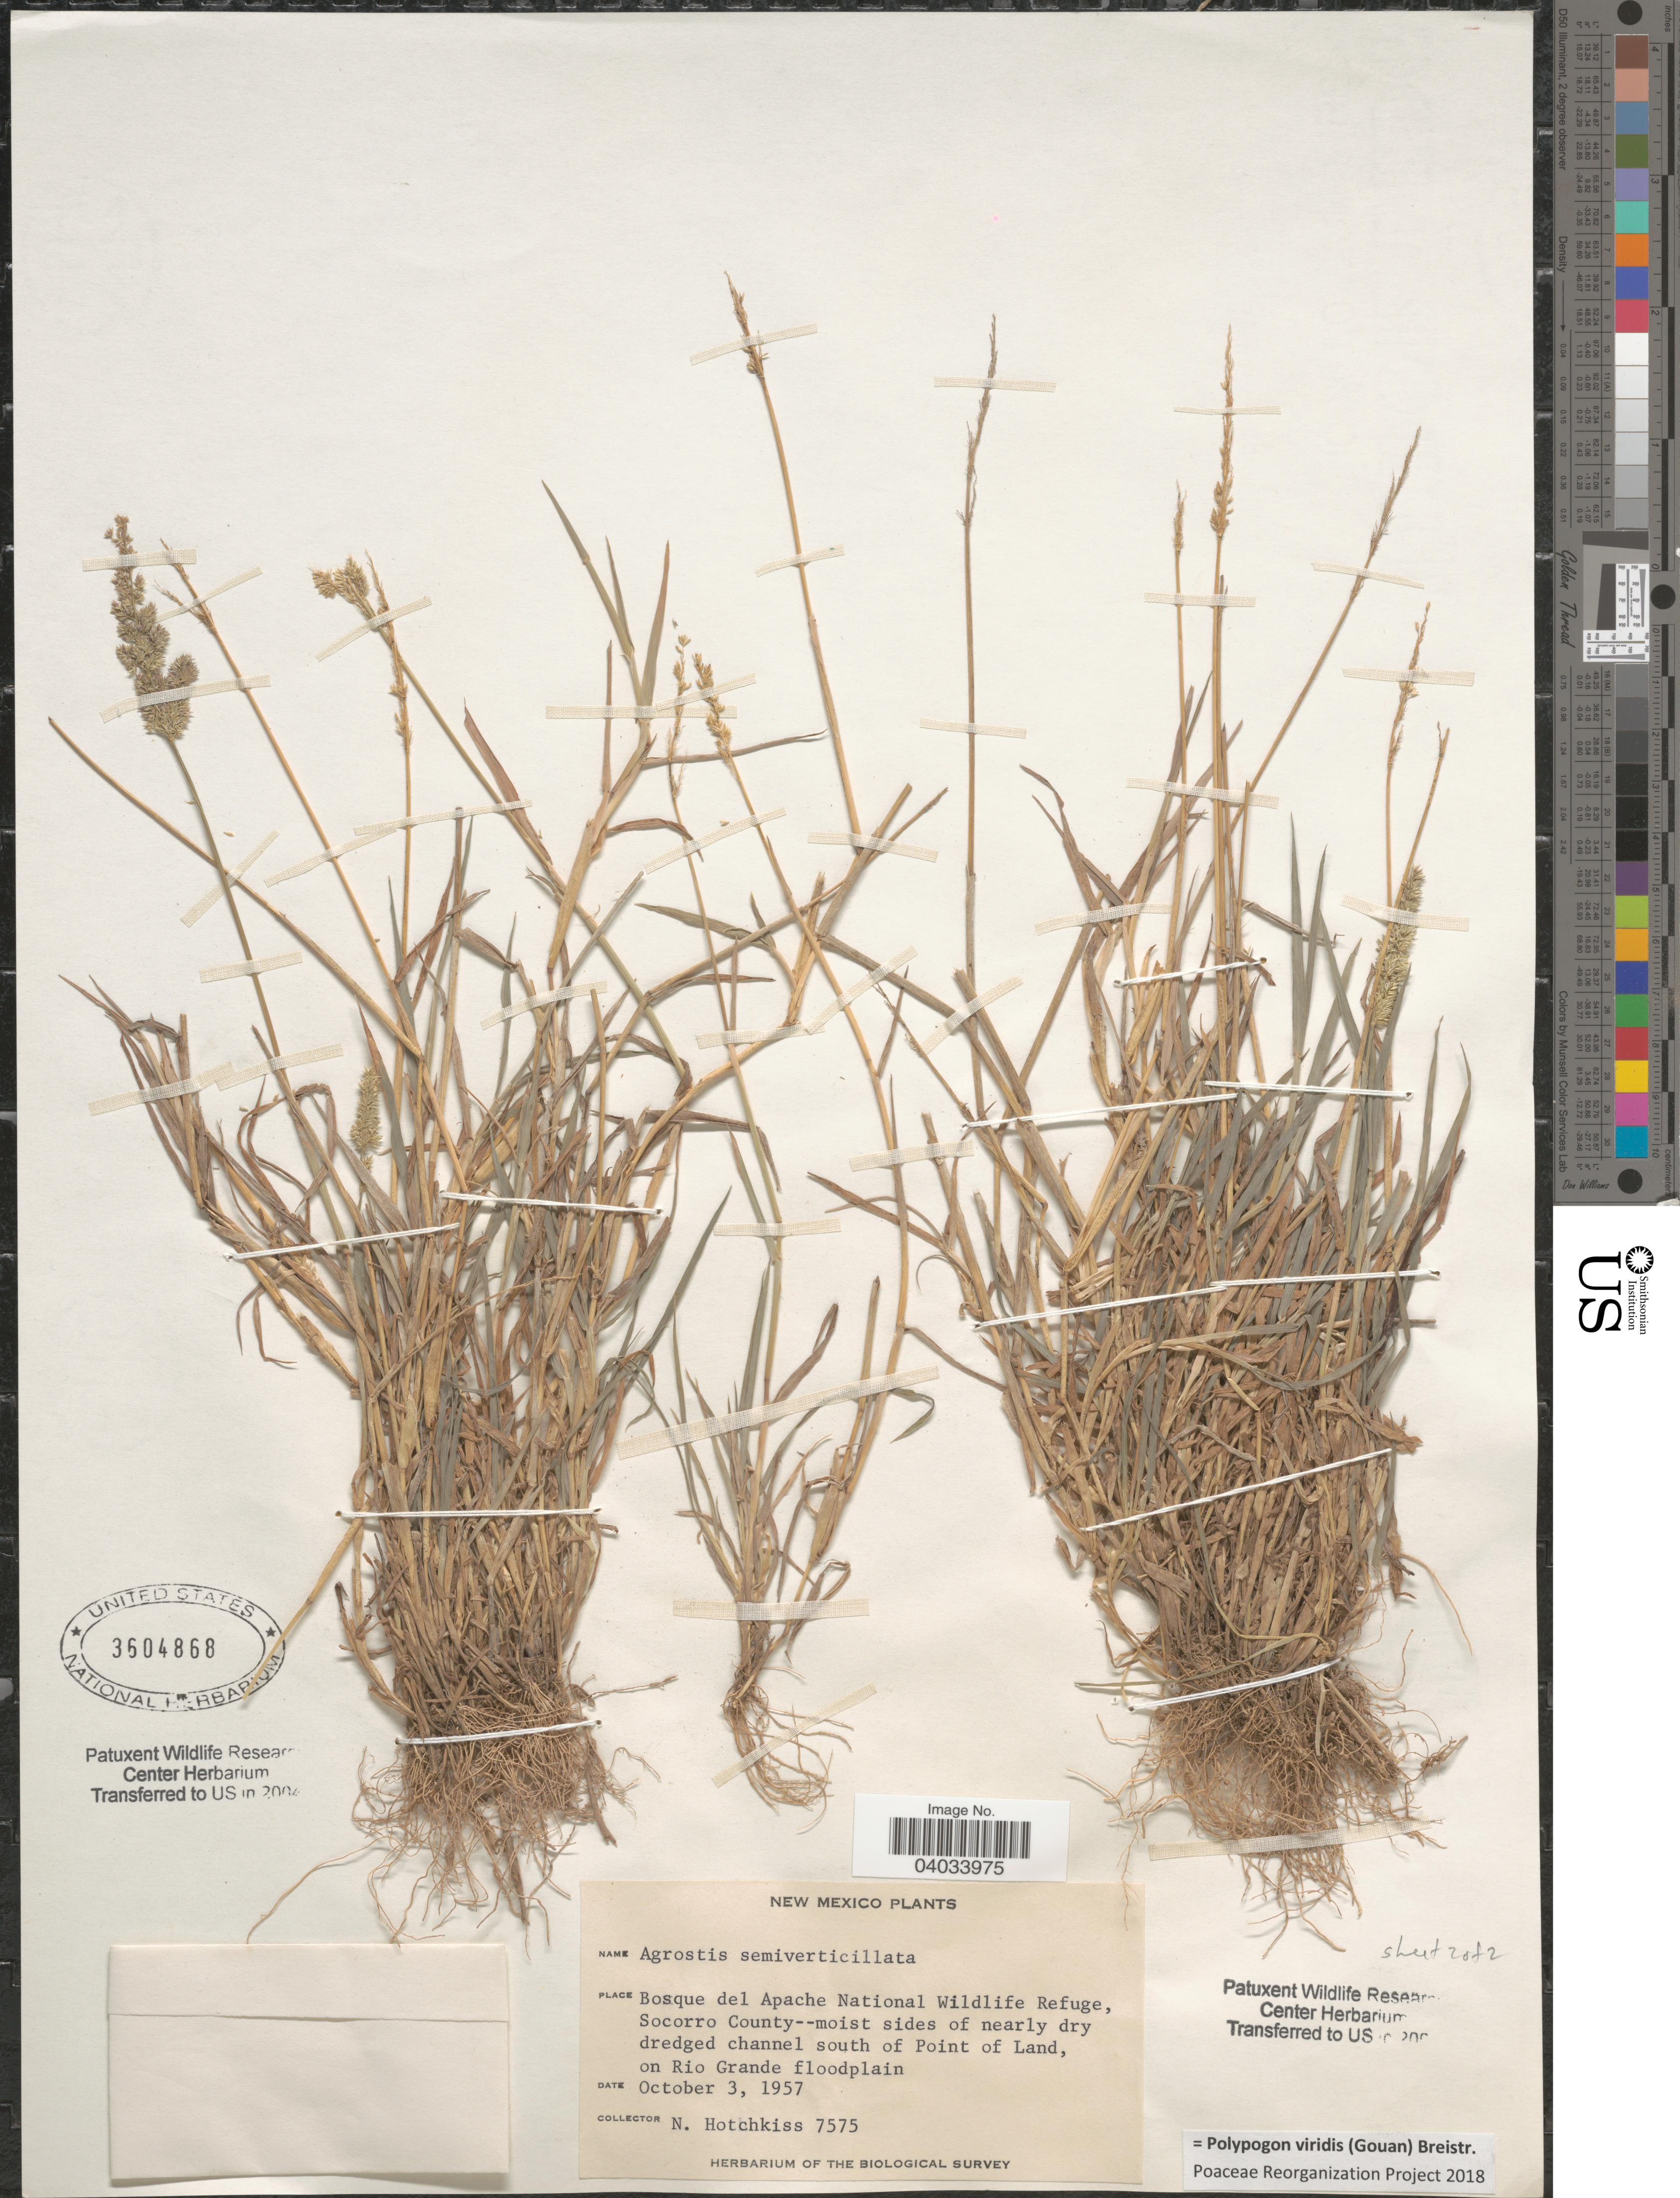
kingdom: Plantae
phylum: Tracheophyta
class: Liliopsida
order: Poales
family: Poaceae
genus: Polypogon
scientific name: Polypogon viridis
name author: (Gouan) Breistroffer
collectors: N. Hotchkiss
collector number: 7575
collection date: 1957-10-03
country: United States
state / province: New Mexico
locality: Bosque del Apache National Wildlife Refuge, Socorro County - channel south of Point of Land, on Rio Grande floodplain.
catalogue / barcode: US 3604868